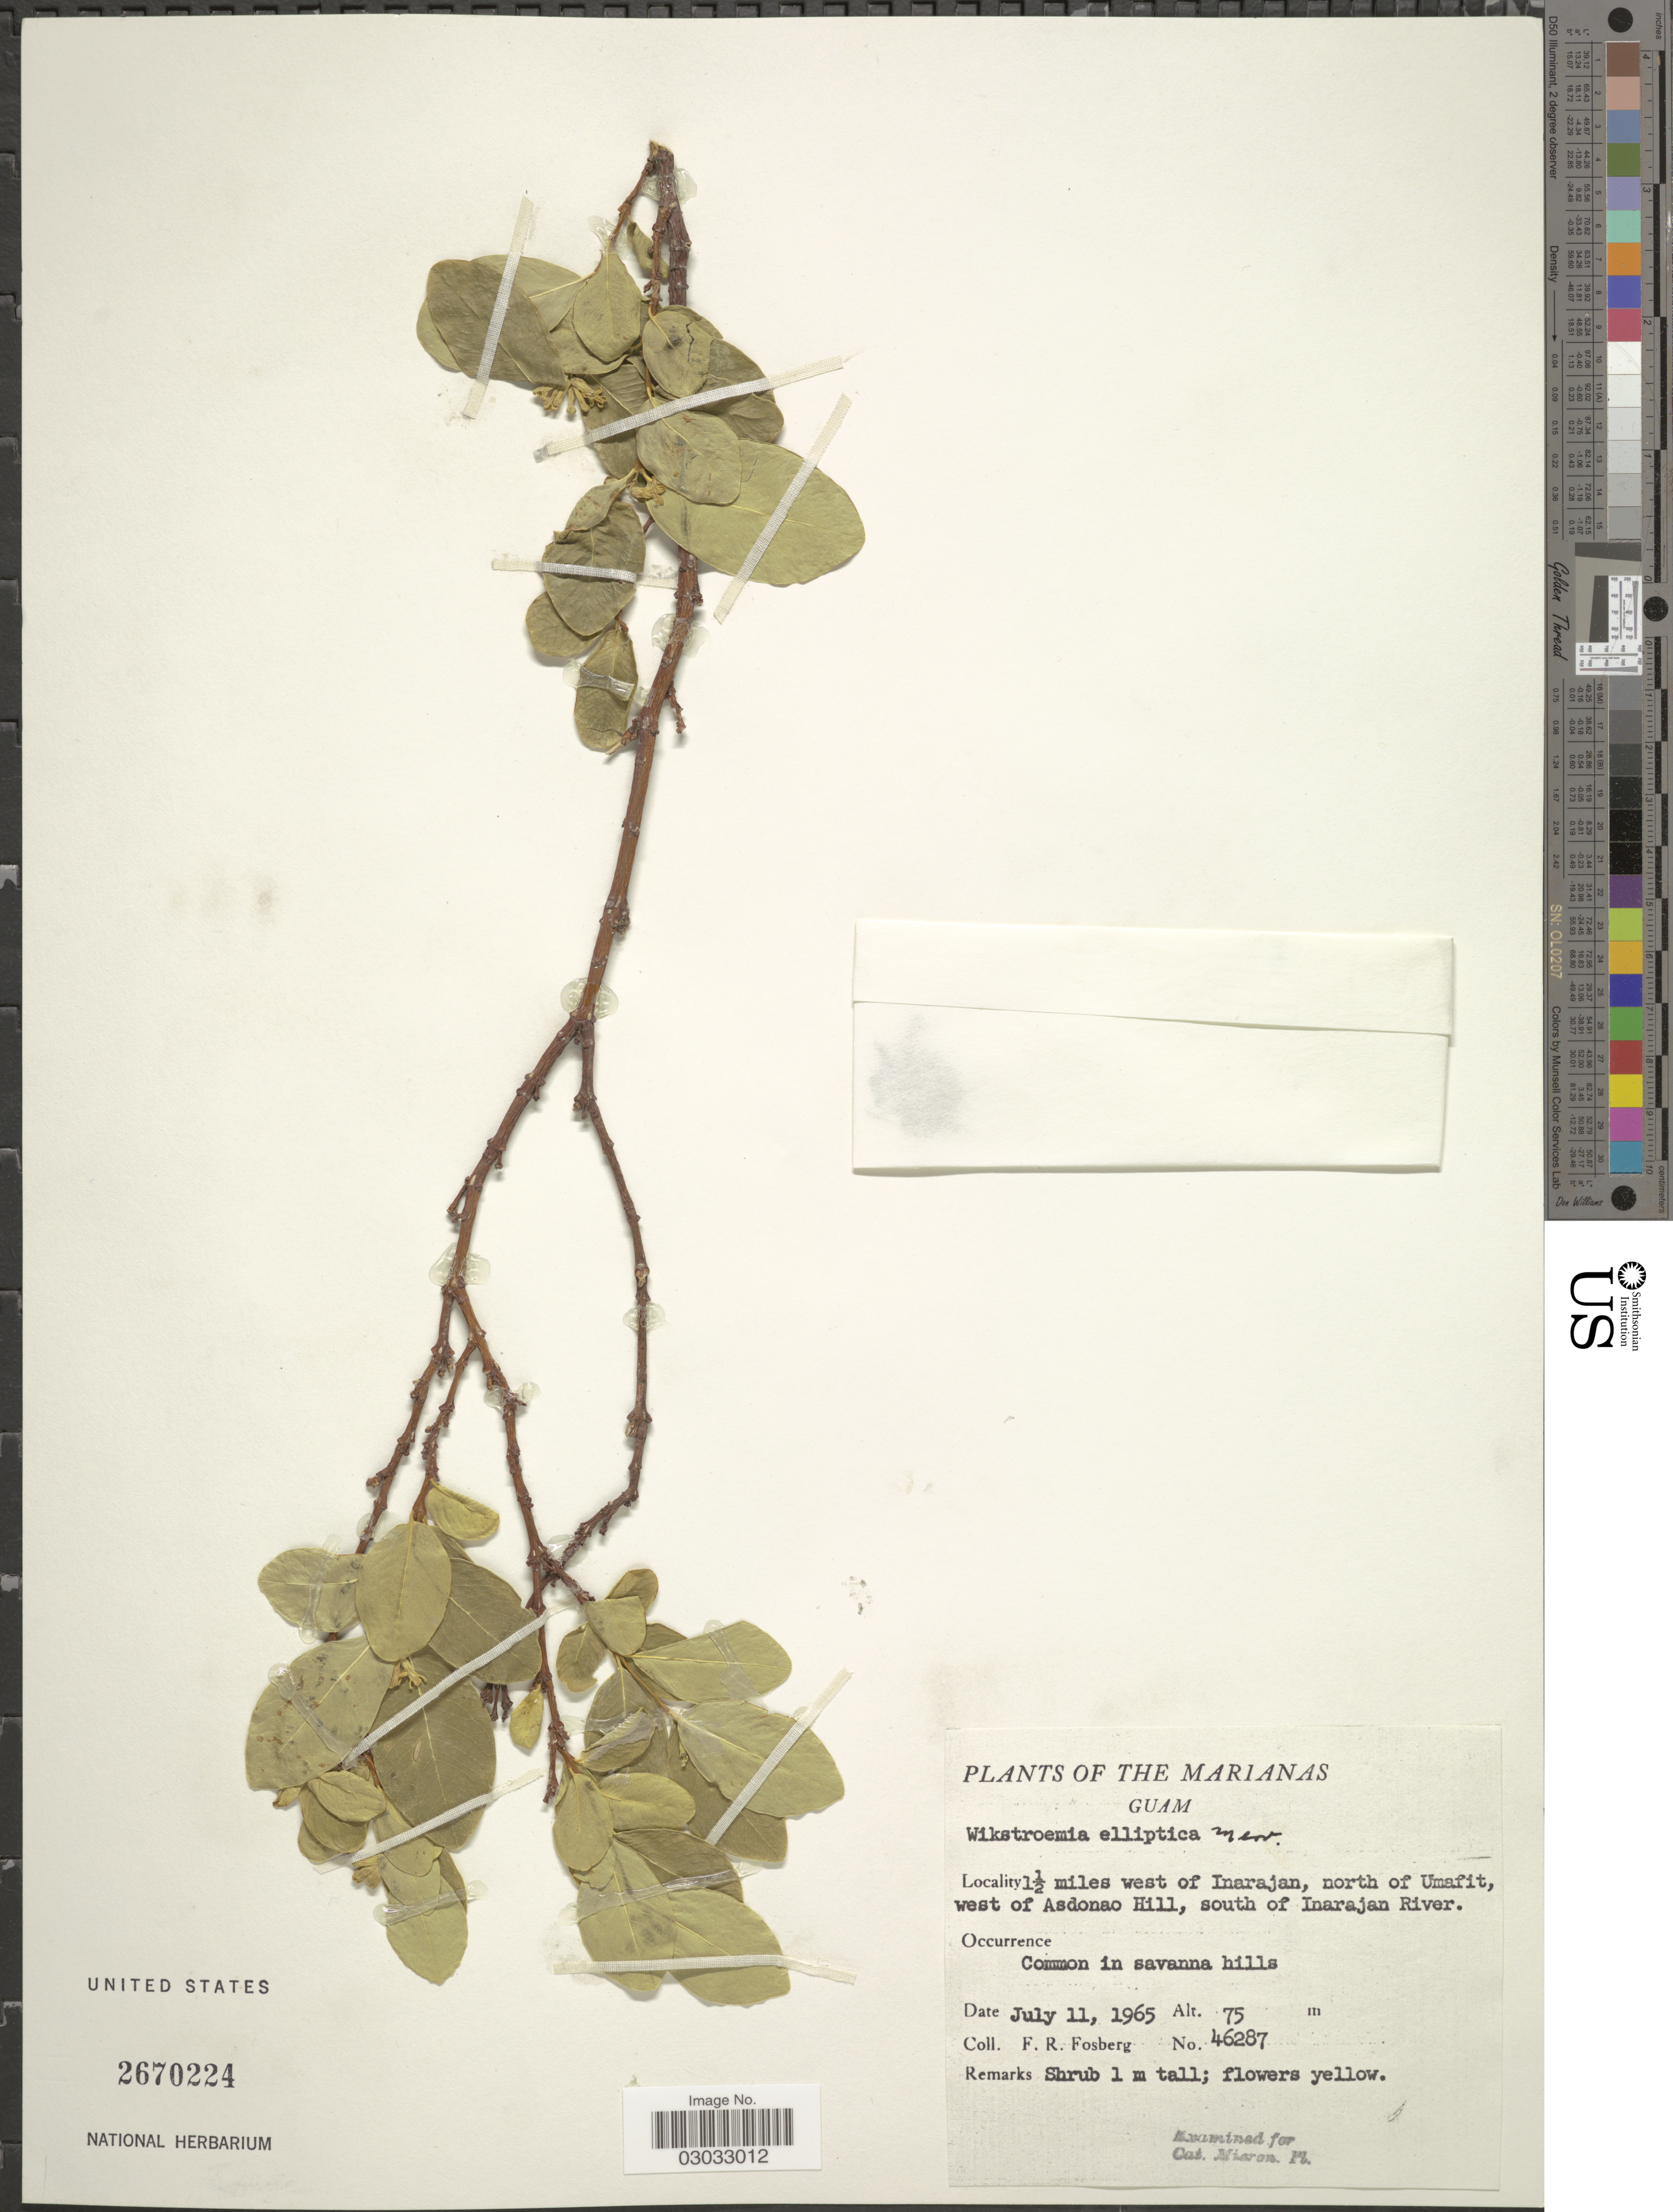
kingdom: Plantae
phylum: Tracheophyta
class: Magnoliopsida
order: Malvales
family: Thymelaeaceae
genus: Wikstroemia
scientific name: Wikstroemia elliptica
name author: Merr.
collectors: F. R. Fosberg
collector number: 46287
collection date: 1965-07-11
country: Guam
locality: The Marianas, 1½ miles west of Inarajan, north of Umafit, west of Asdonao Hill, south of Inarajan River.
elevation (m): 75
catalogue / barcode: US 2670224